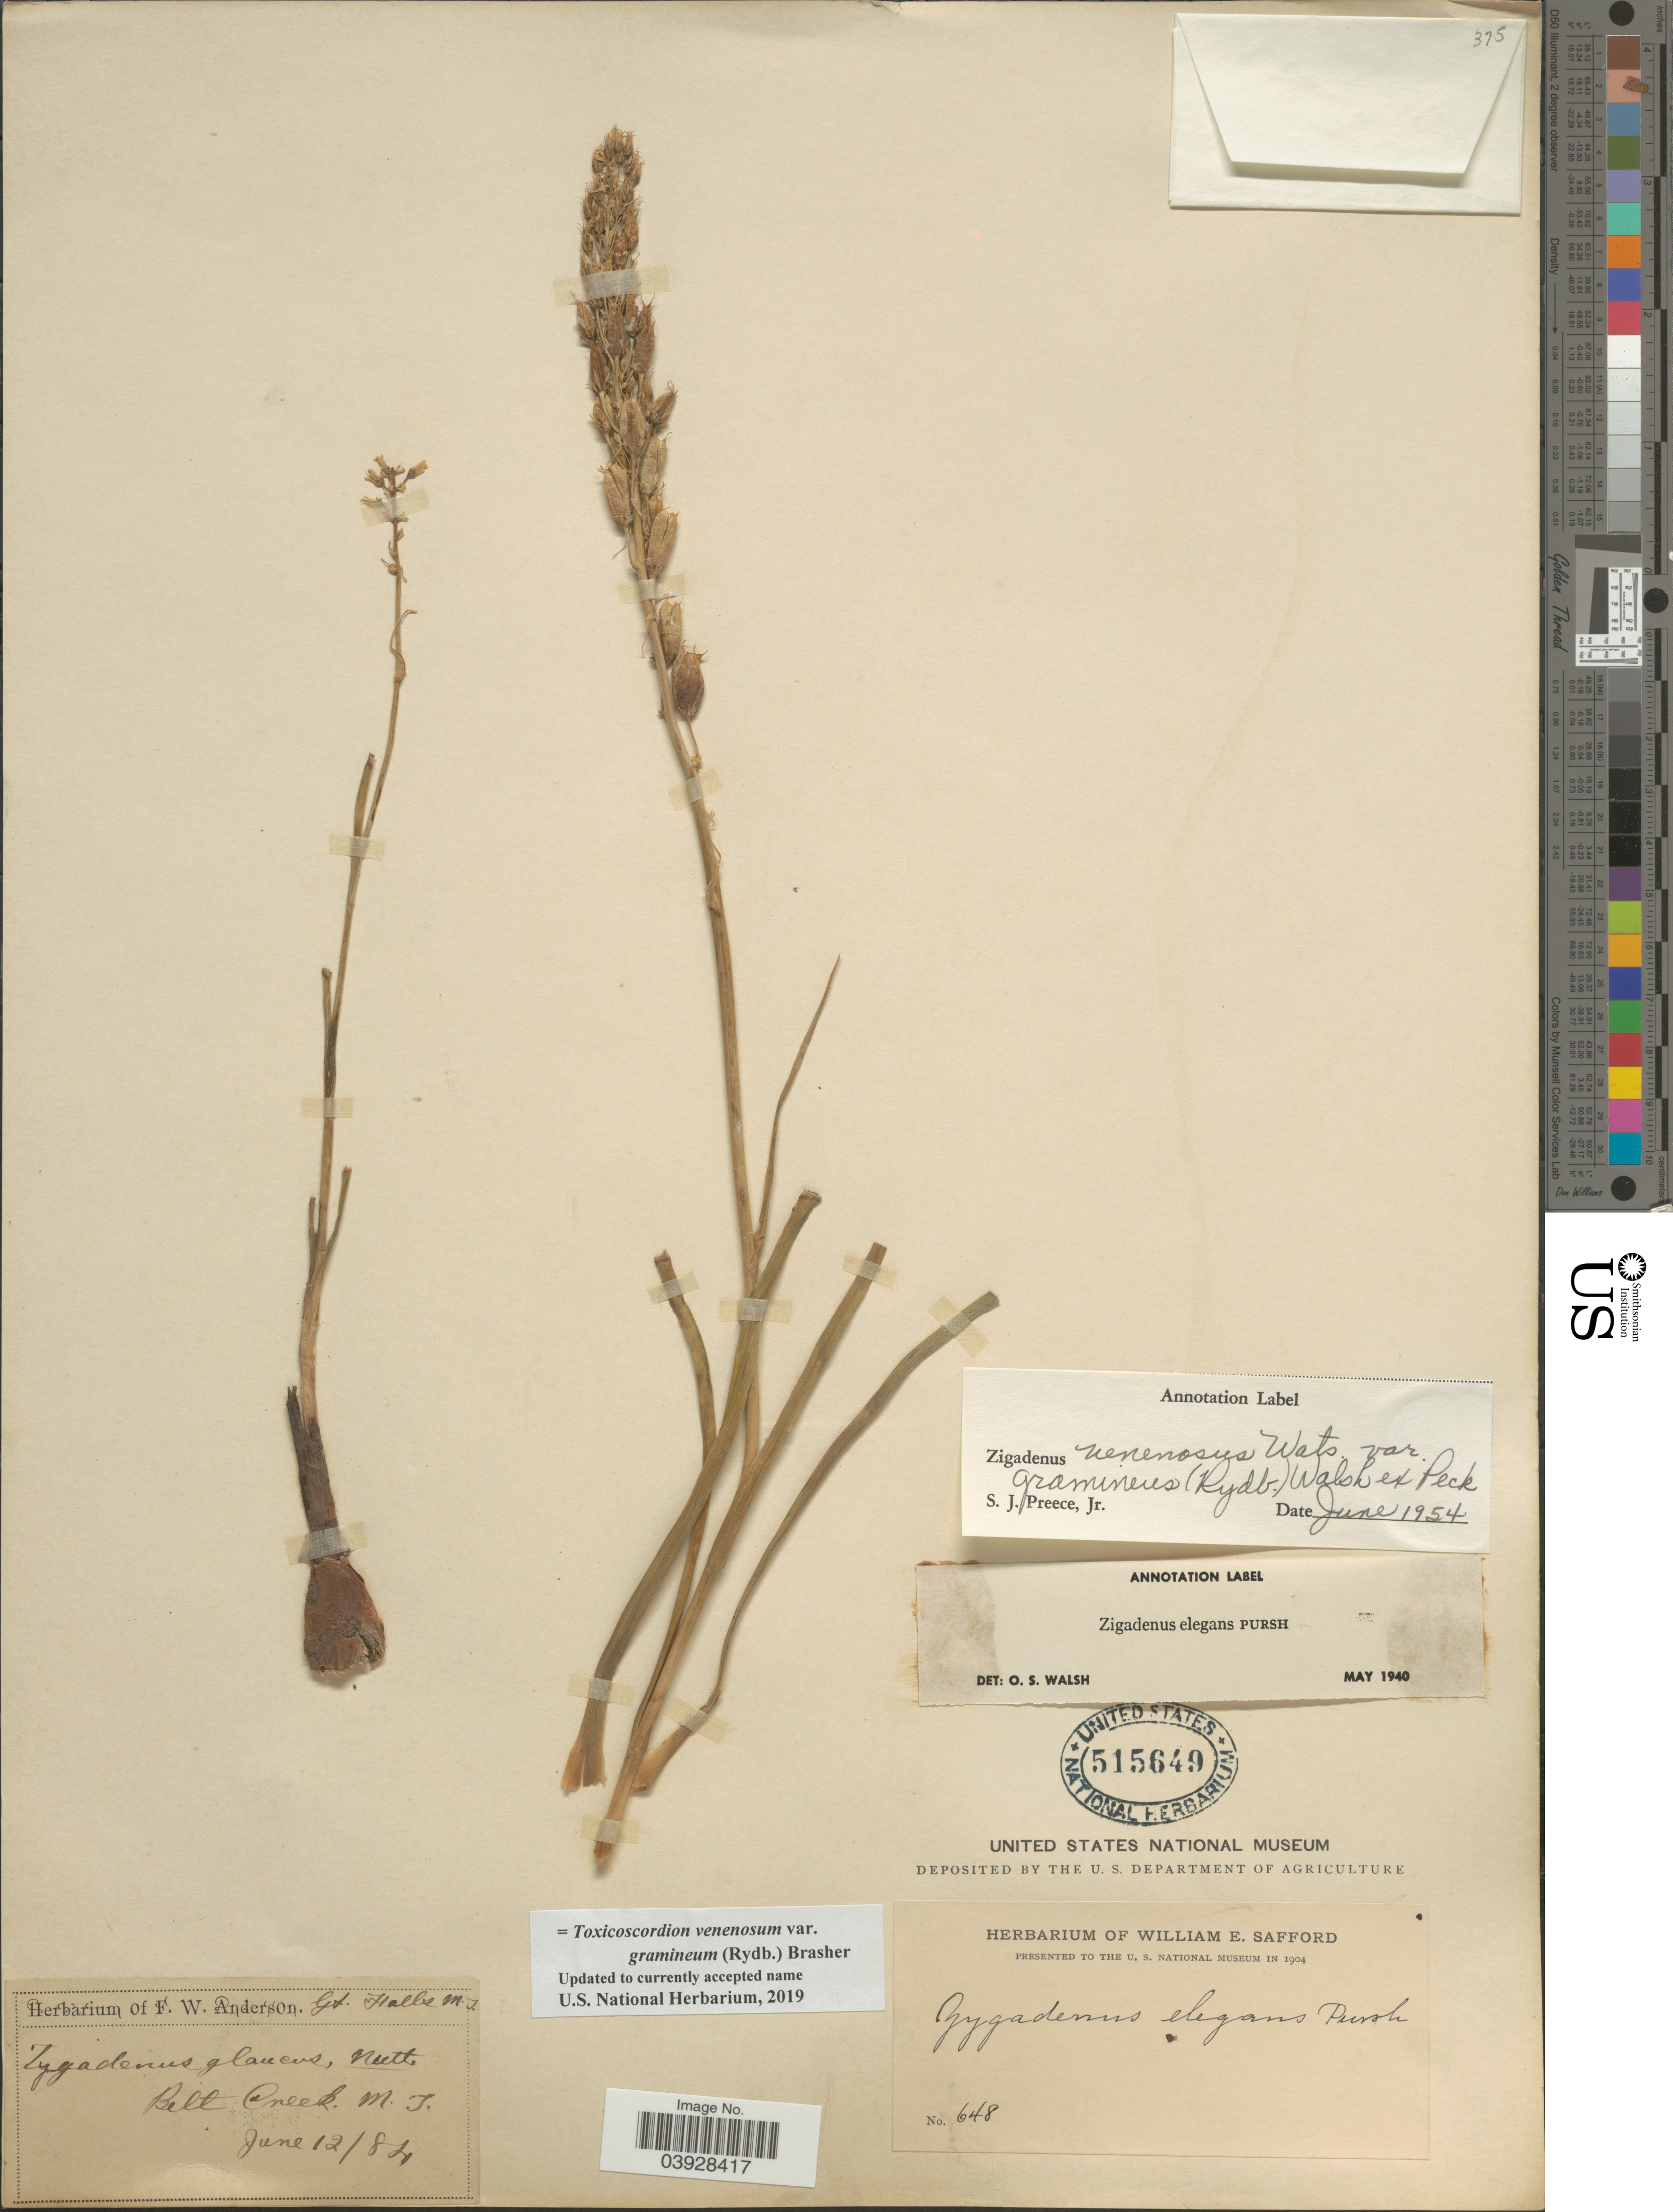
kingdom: Plantae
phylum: Tracheophyta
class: Liliopsida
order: Liliales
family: Melanthiaceae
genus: Toxicoscordion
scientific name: Toxicoscordion venenosum var. gramineum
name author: (Rydb.) Brasher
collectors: ex herb. F.W. Anderson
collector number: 648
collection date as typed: Transcribed d/m/y: 12/6/84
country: United States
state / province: Michigan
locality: Belt Creek.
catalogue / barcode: US 515649